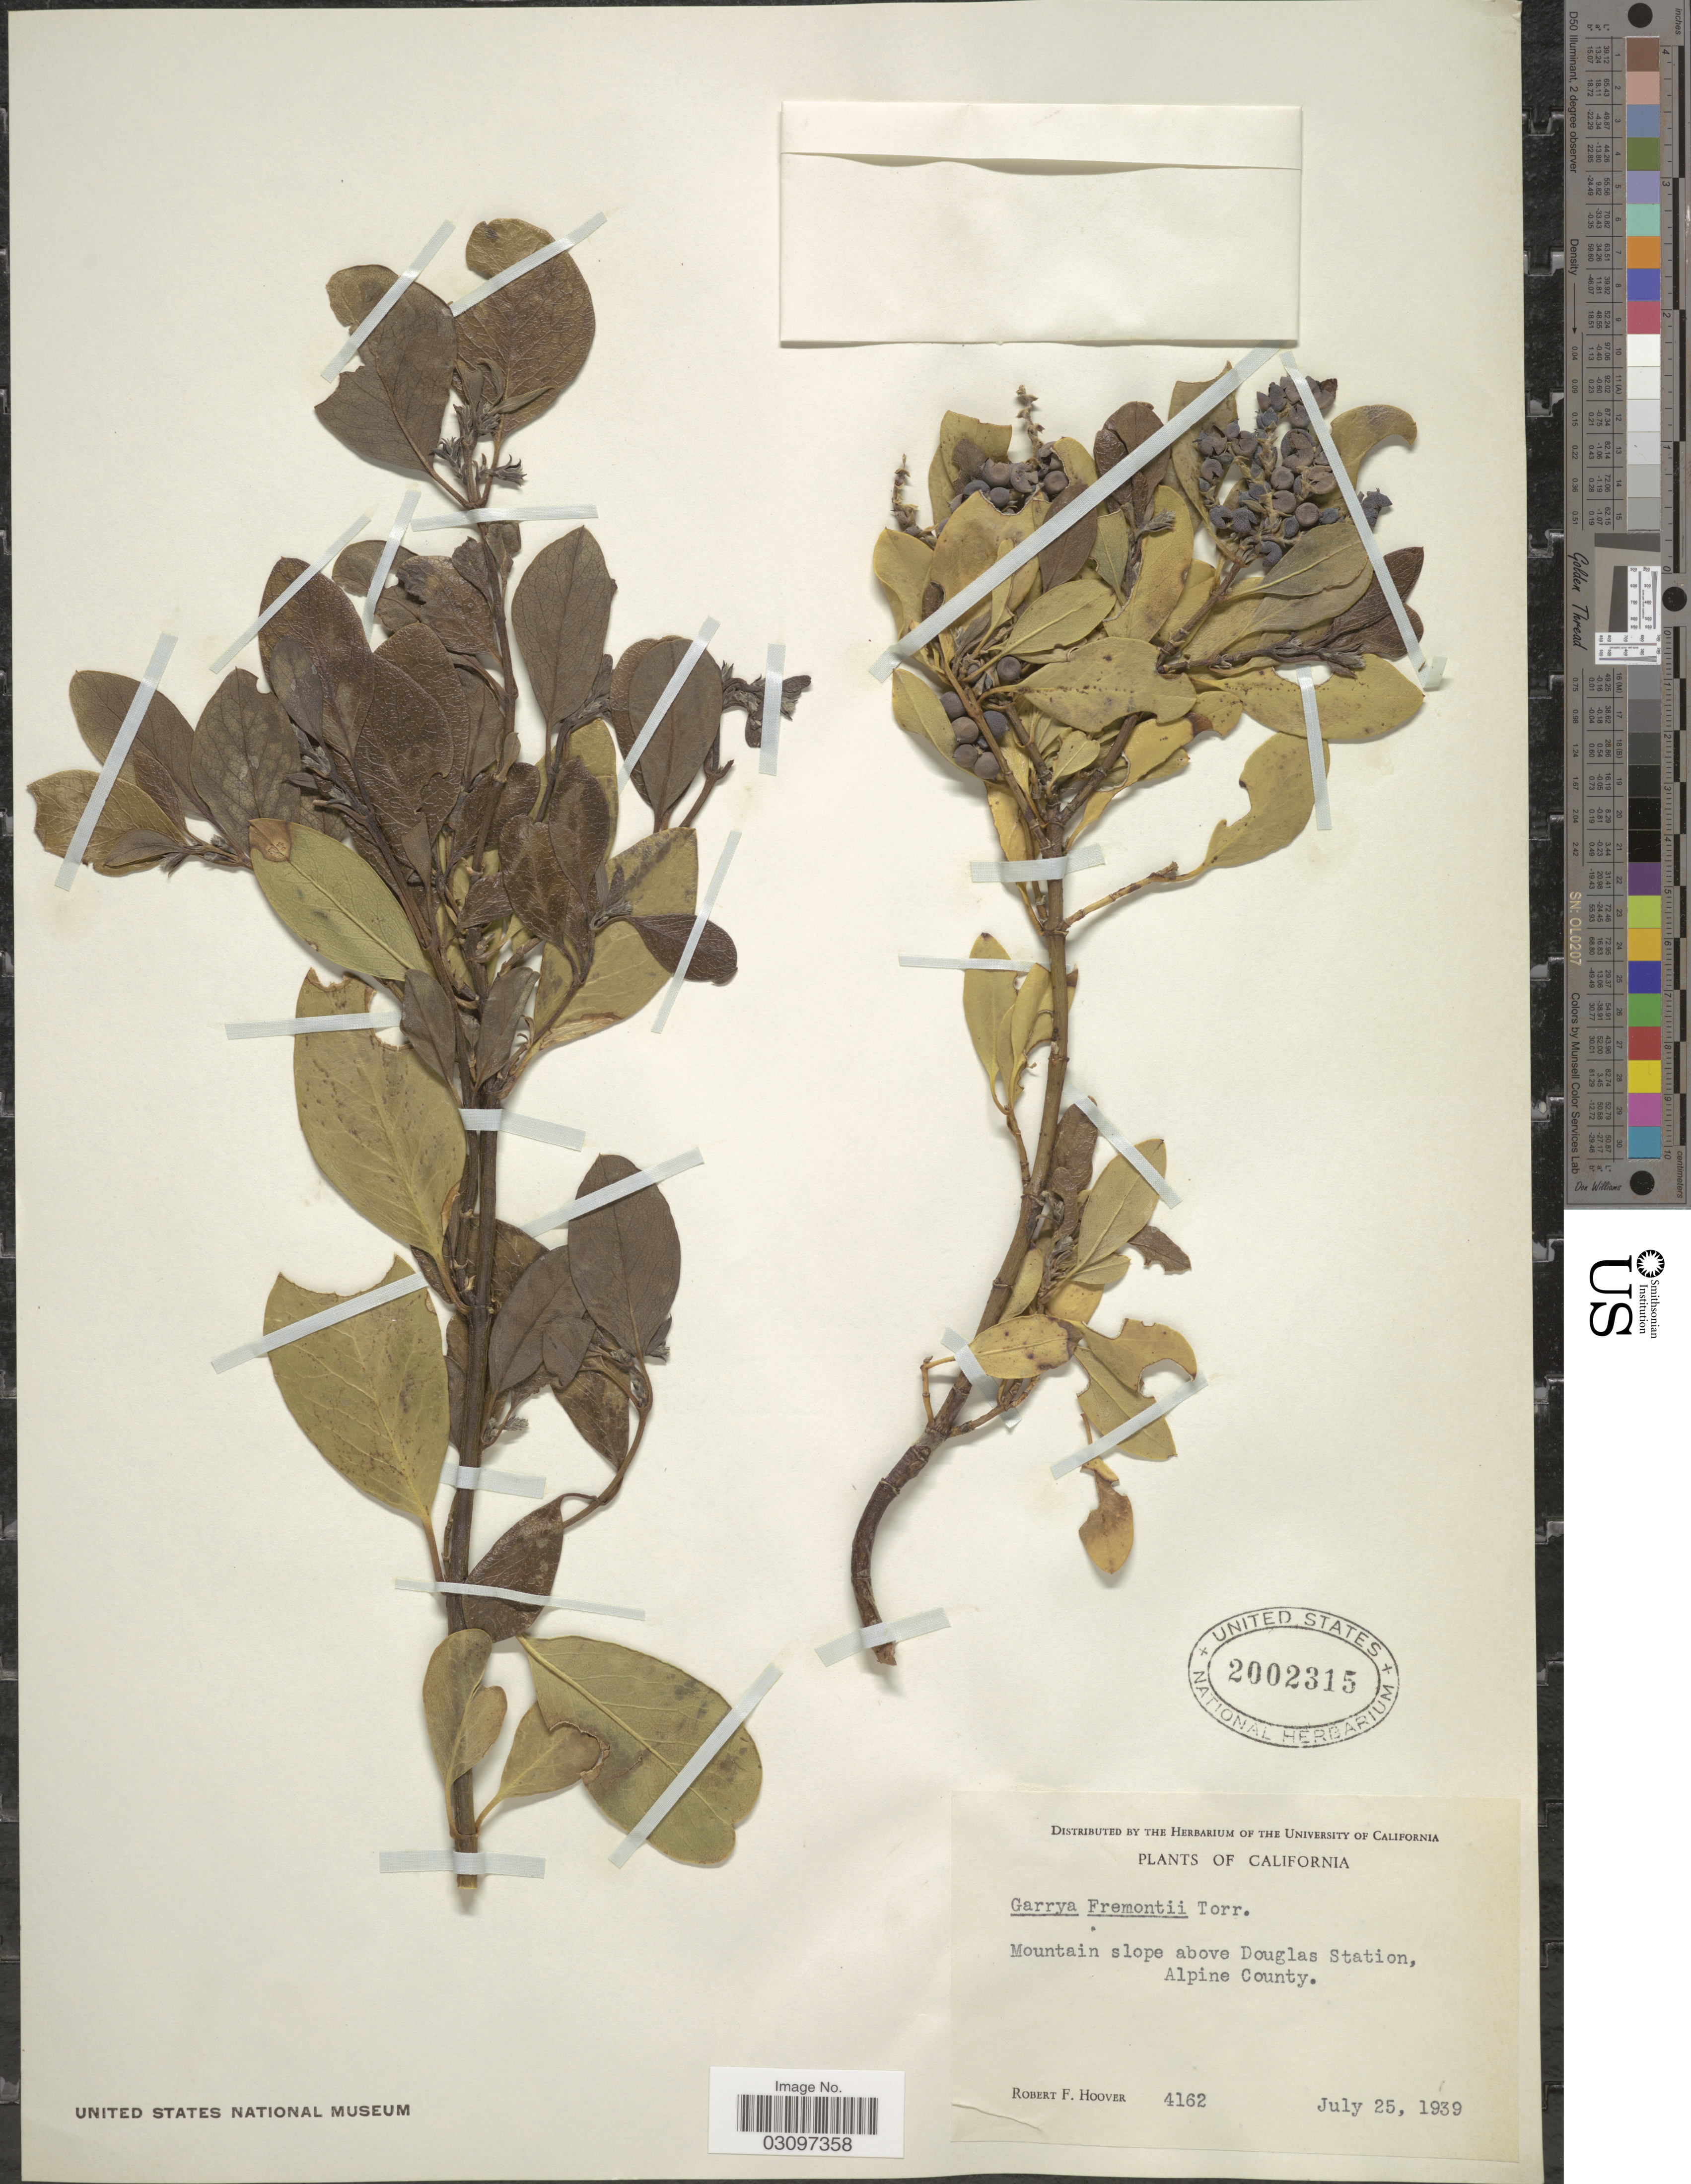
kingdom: Plantae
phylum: Tracheophyta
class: Magnoliopsida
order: Garryales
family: Garryaceae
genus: Garrya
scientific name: Garrya fremontii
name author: Torr.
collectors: R. F. Hoover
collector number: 4162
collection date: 1939-07-25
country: United States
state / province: California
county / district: Alpine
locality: Mountain slope above Douglas Station, Alpine County.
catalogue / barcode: US 2002315